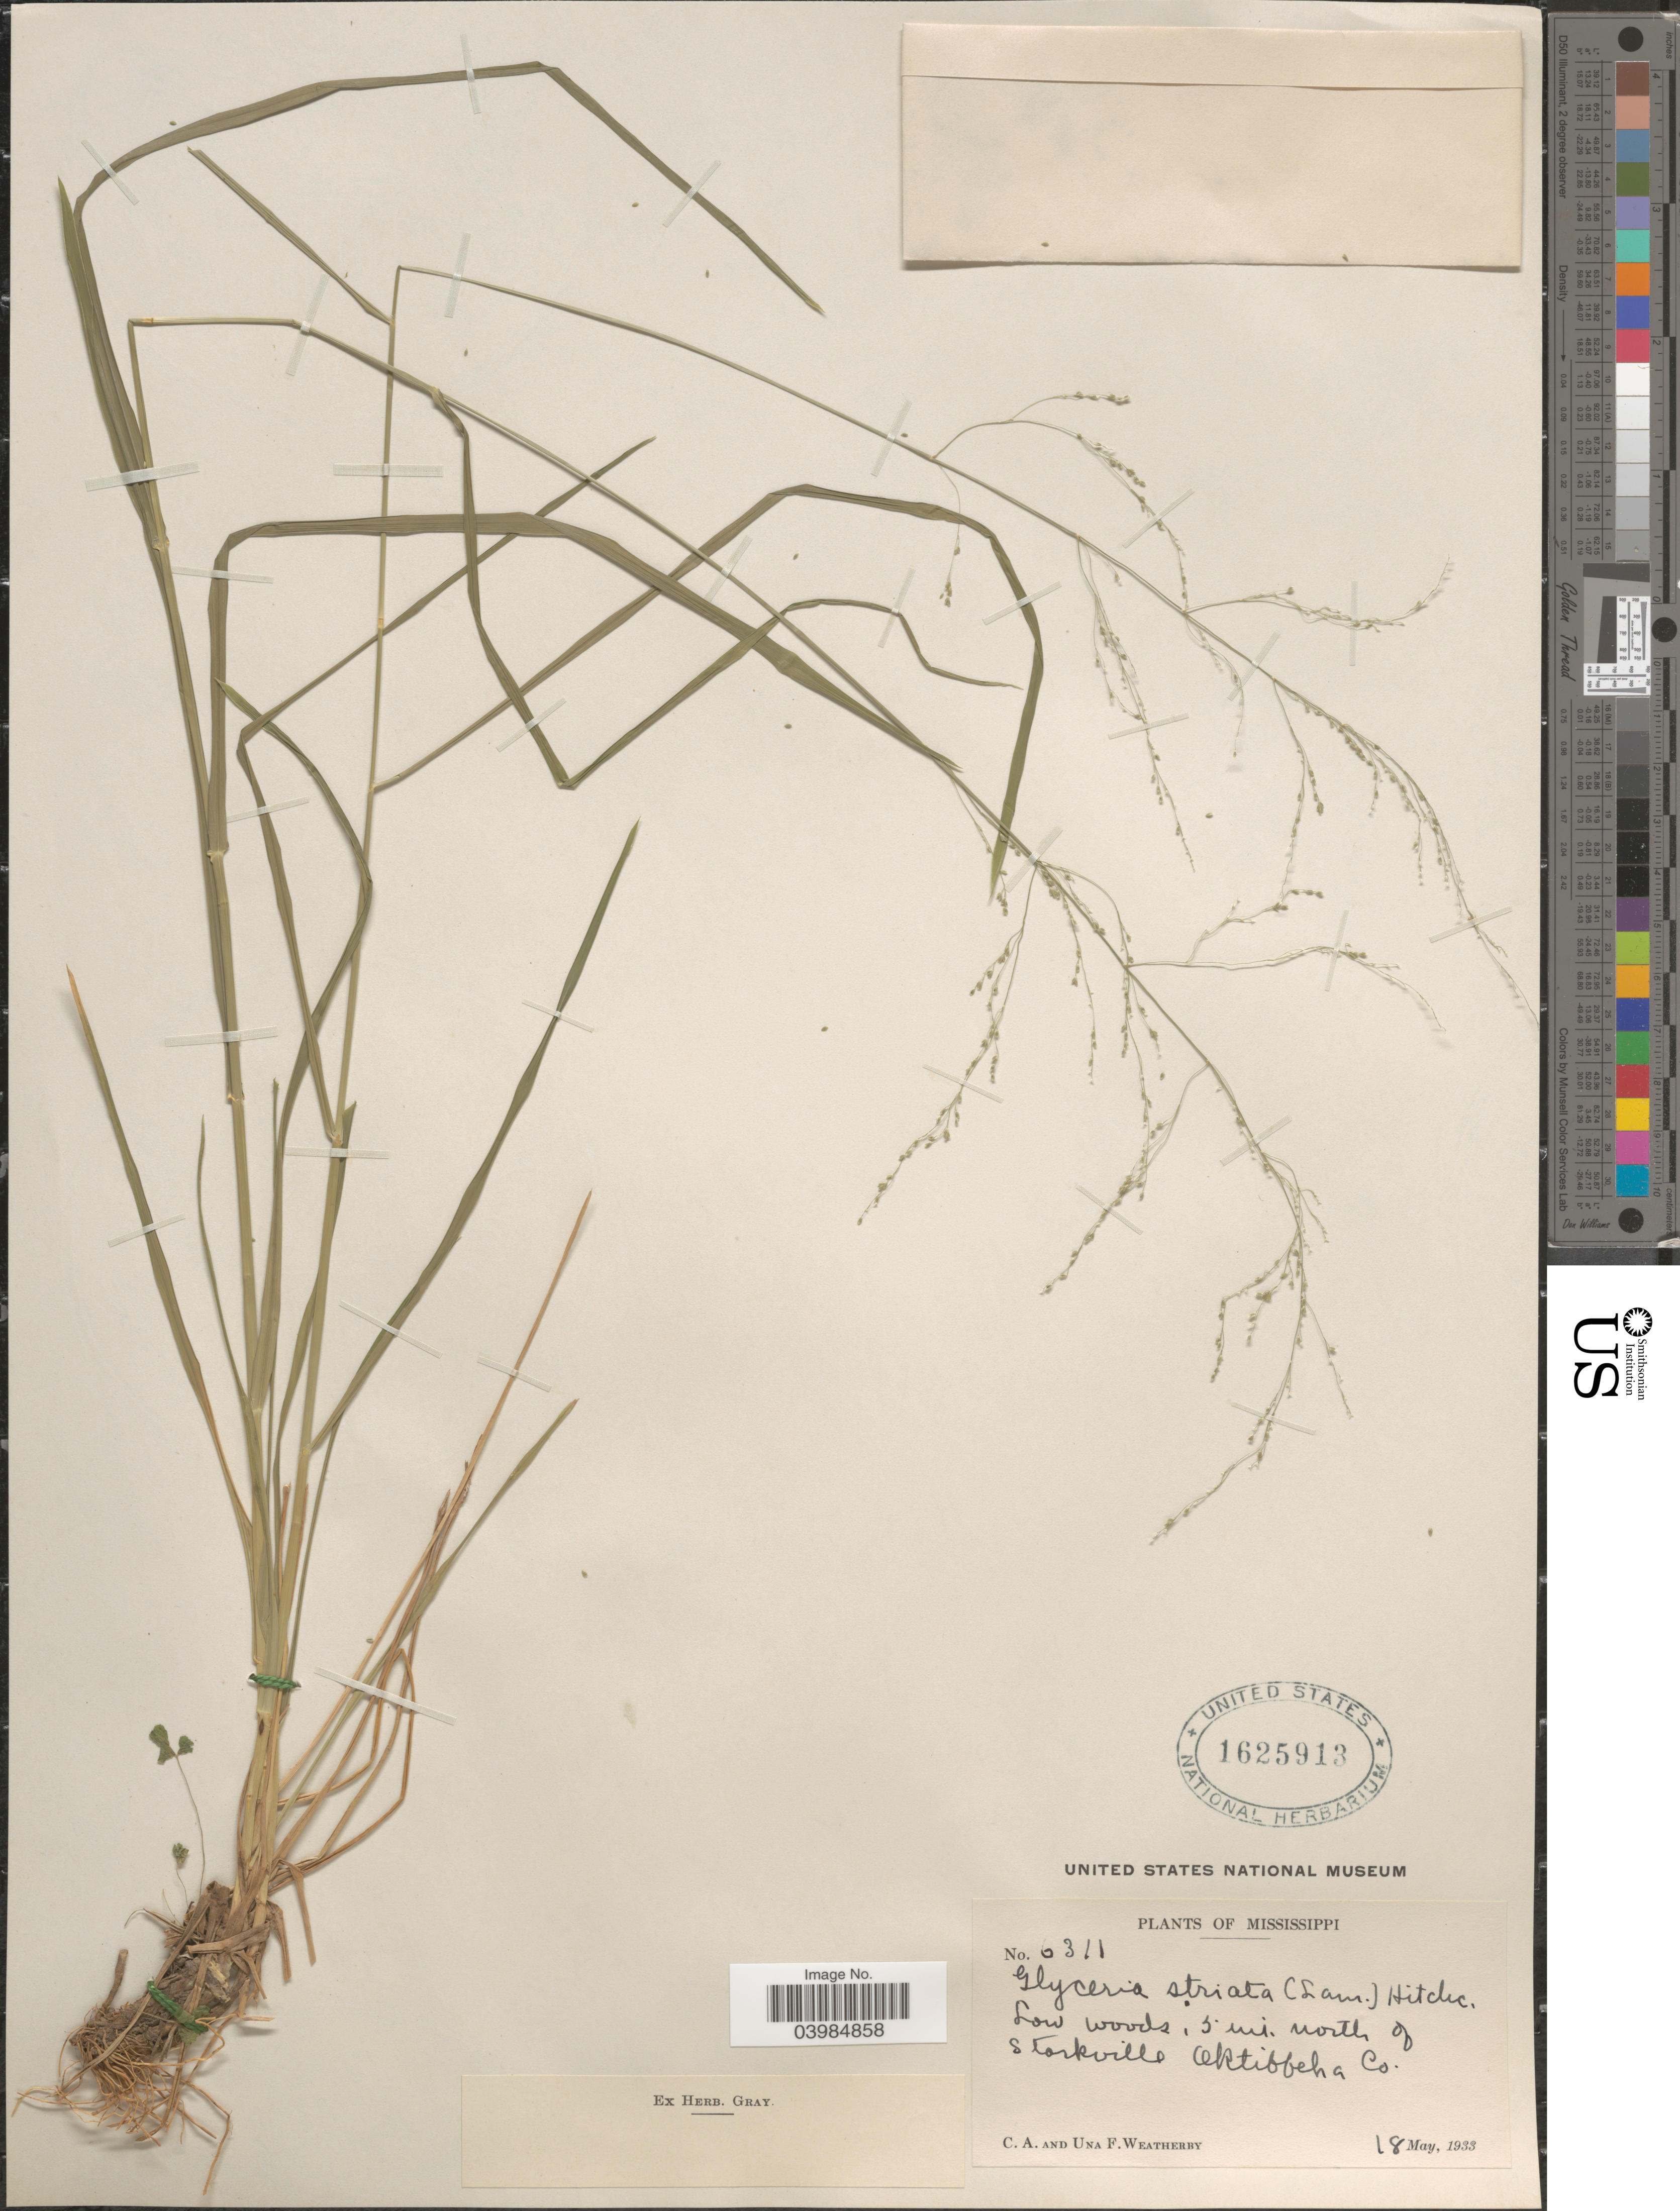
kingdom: Plantae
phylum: Tracheophyta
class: Liliopsida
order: Poales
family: Poaceae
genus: Glyceria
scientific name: Glyceria striata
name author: (Lam.) Hitchc.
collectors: C. A. Weatherby & U. L. Weatherby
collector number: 6311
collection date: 1933-05-18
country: United States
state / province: Mississippi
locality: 5 mi. north of Storkville Oktibbeha Co.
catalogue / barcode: US 1625913